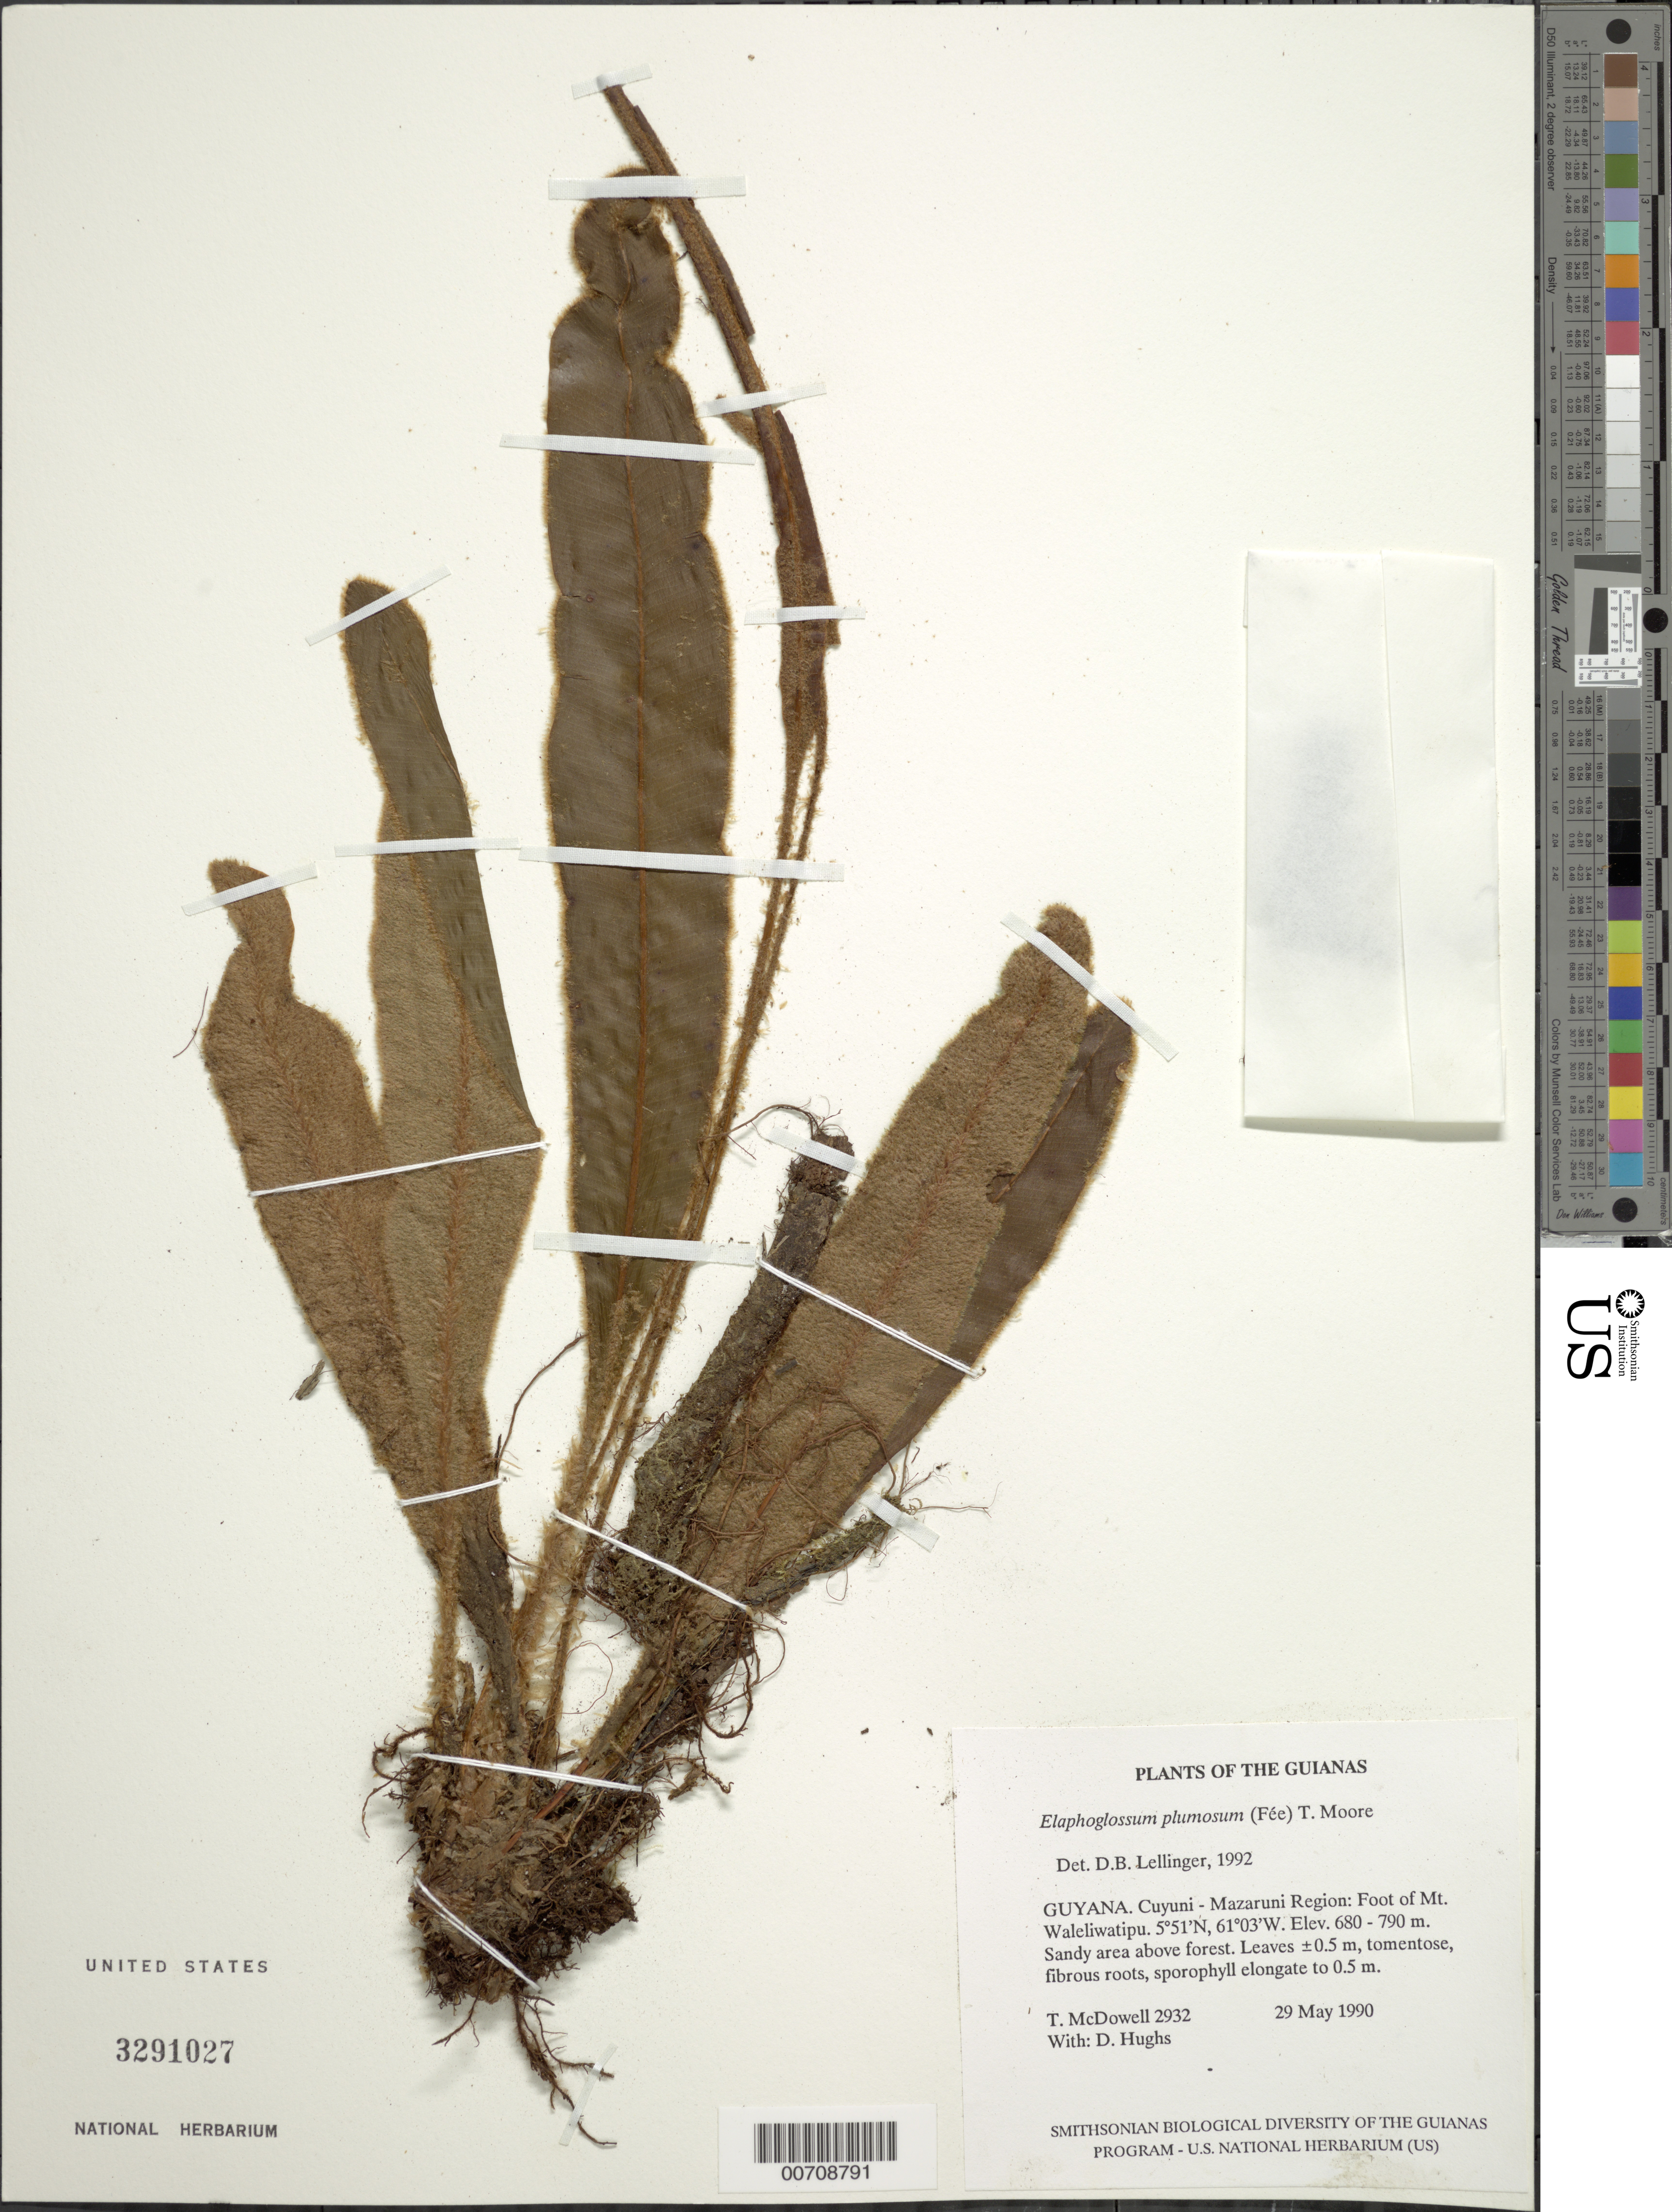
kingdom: Plantae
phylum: Tracheophyta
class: Polypodiopsida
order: Polypodiales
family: Dryopteridaceae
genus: Elaphoglossum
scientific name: Elaphoglossum plumosum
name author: (Fée) T. Moore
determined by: Lellinger, David B., (BOT), Smithsonian Institution - National Museum of Natural History (UNITED STATES)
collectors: T. McDowell, D. Hughs, L. Anselmo & L. Thompson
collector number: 2932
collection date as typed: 29 May 1990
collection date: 1990-05-29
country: Guyana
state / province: Cuyuni-Mazaruni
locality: Foot of Mt. Waleliwatipu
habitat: Sandy area above forest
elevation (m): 680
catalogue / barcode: US 3291027